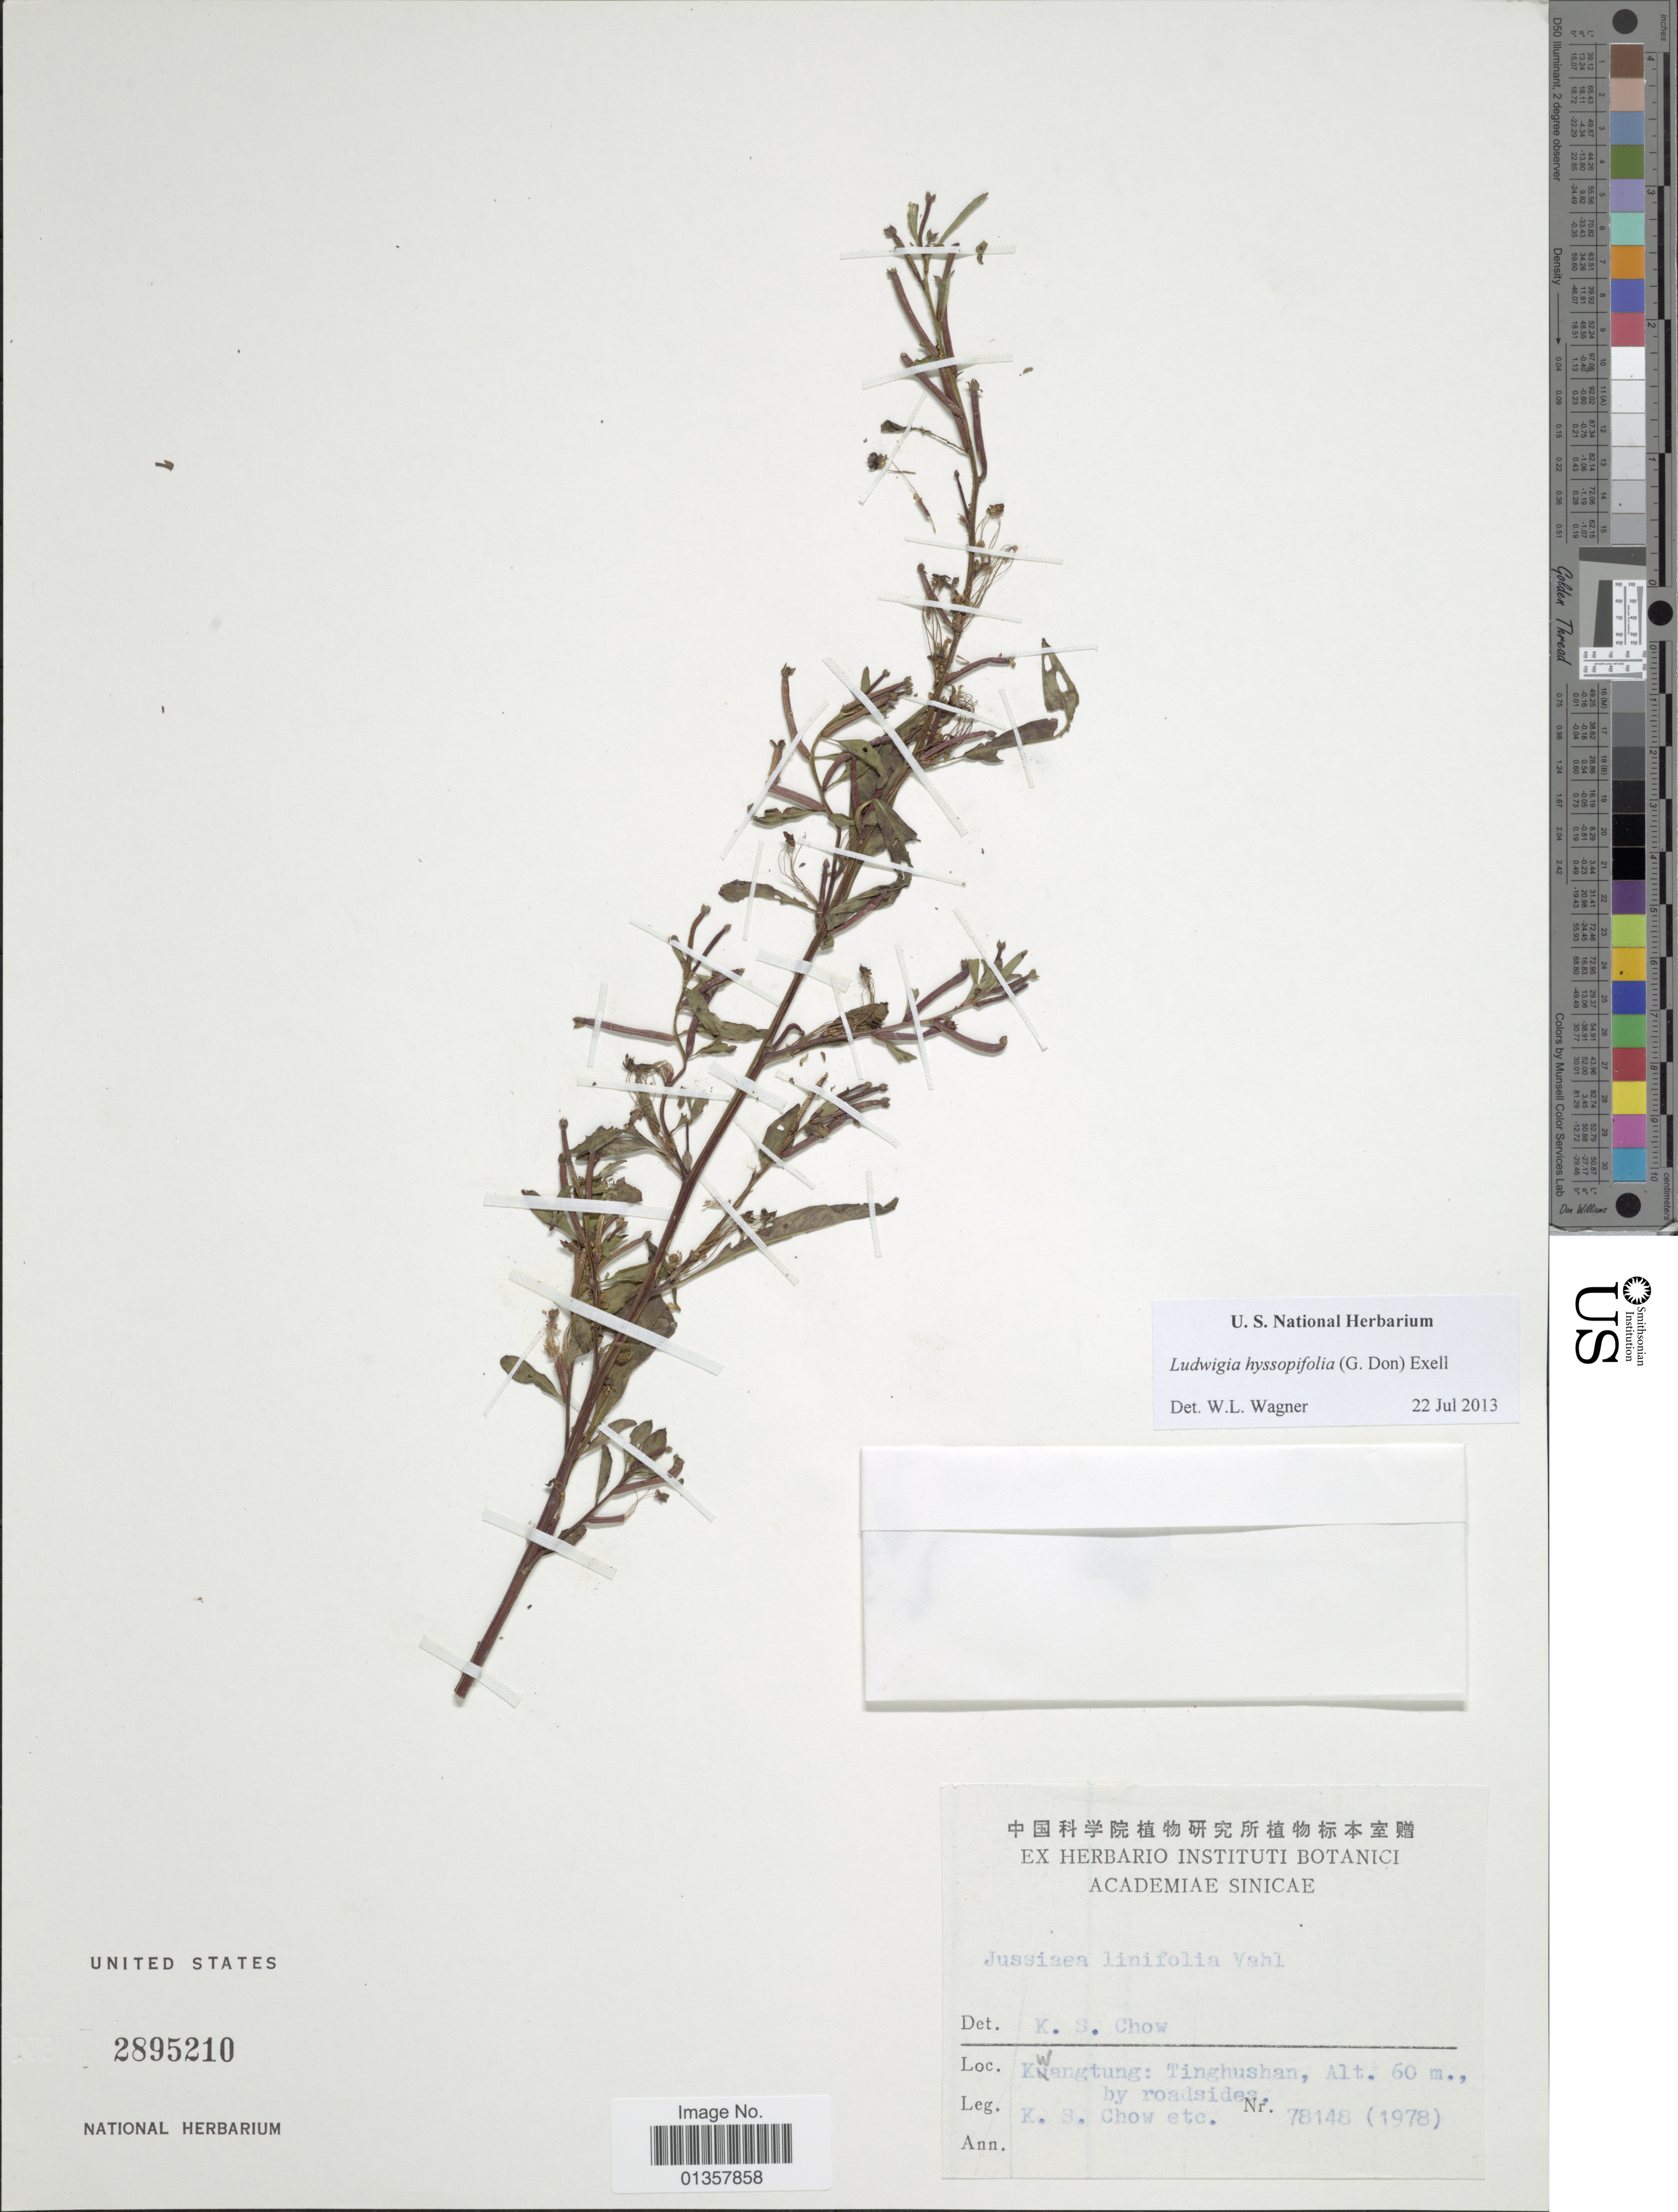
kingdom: Plantae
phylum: Tracheophyta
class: Magnoliopsida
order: Myrtales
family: Onagraceae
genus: Ludwigia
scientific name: Ludwigia hyssopifolia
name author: (G. Don) Exell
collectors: K. S. Chow & et al.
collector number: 78148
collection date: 1978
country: China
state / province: Guangdong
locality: Kwangtung: Tinghushan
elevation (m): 60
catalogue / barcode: US 2895210